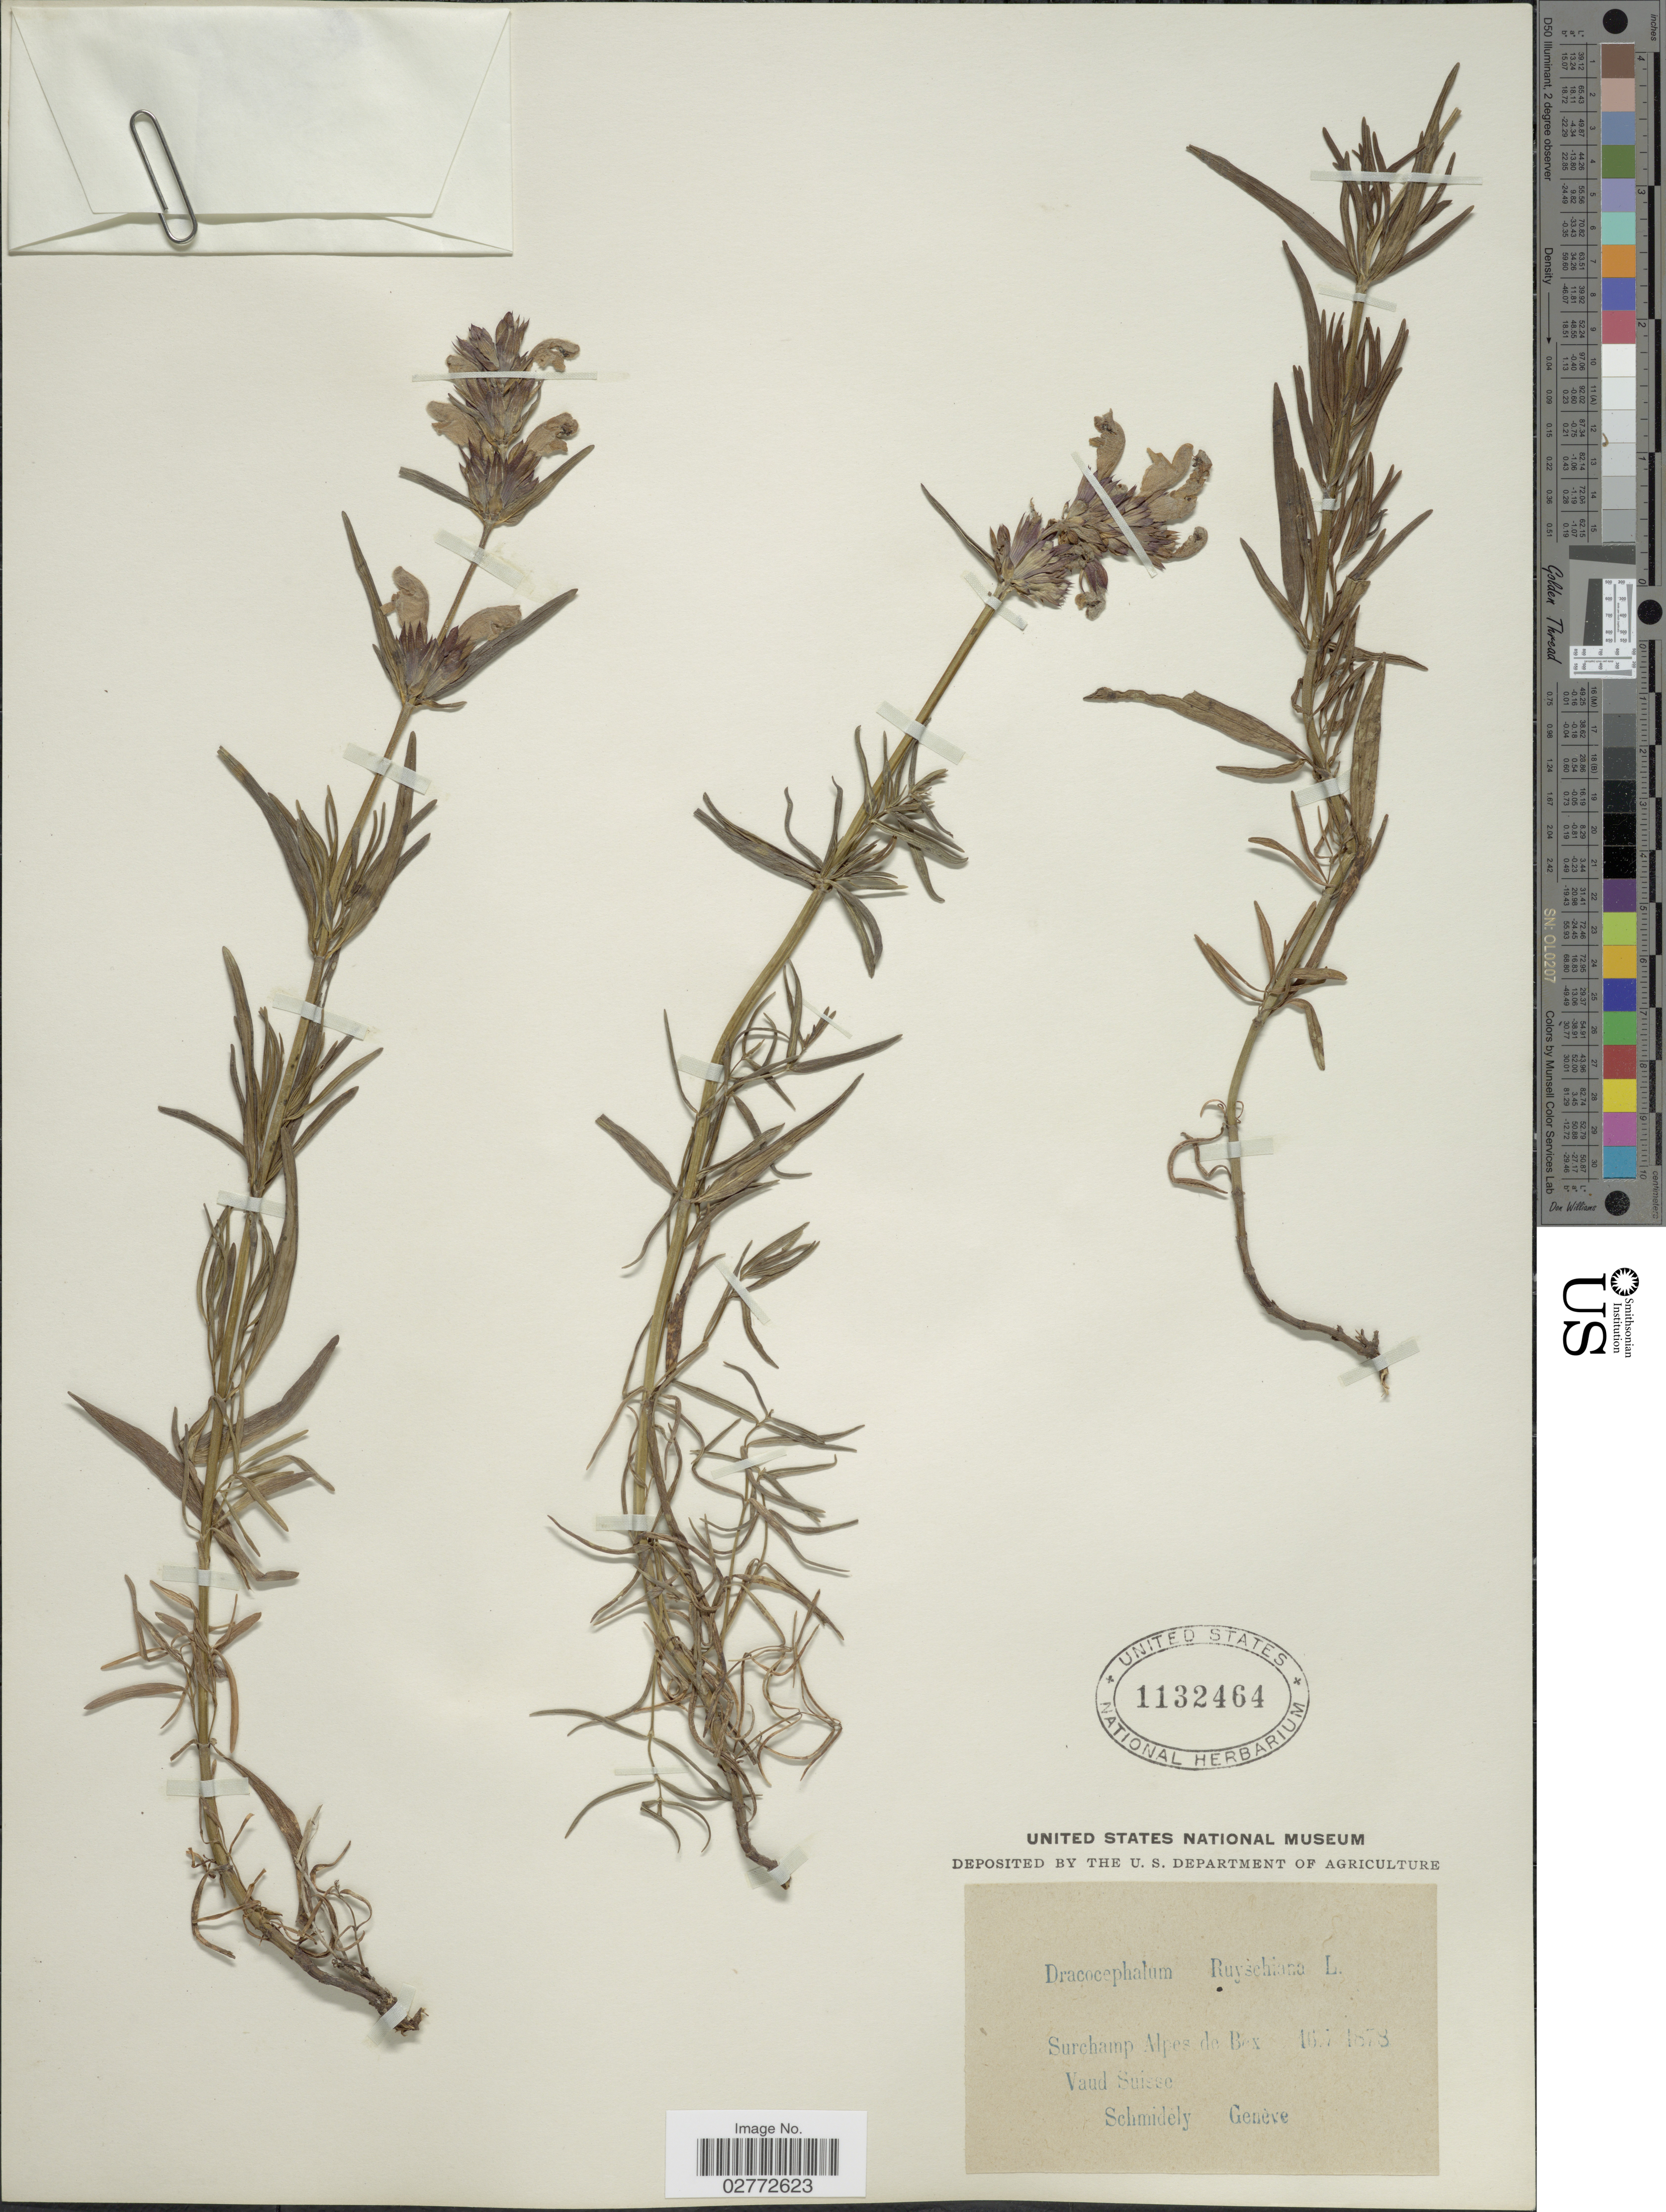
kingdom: Plantae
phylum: Tracheophyta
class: Magnoliopsida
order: Lamiales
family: Lamiaceae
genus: Dracocephalum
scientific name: Dracocephalum ruyschiana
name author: L.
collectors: Schmidely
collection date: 1878-07-16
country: Switzerland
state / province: Vaud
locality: Surchamp Alpes de Box. Vaud Suisse.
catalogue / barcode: US 1132464